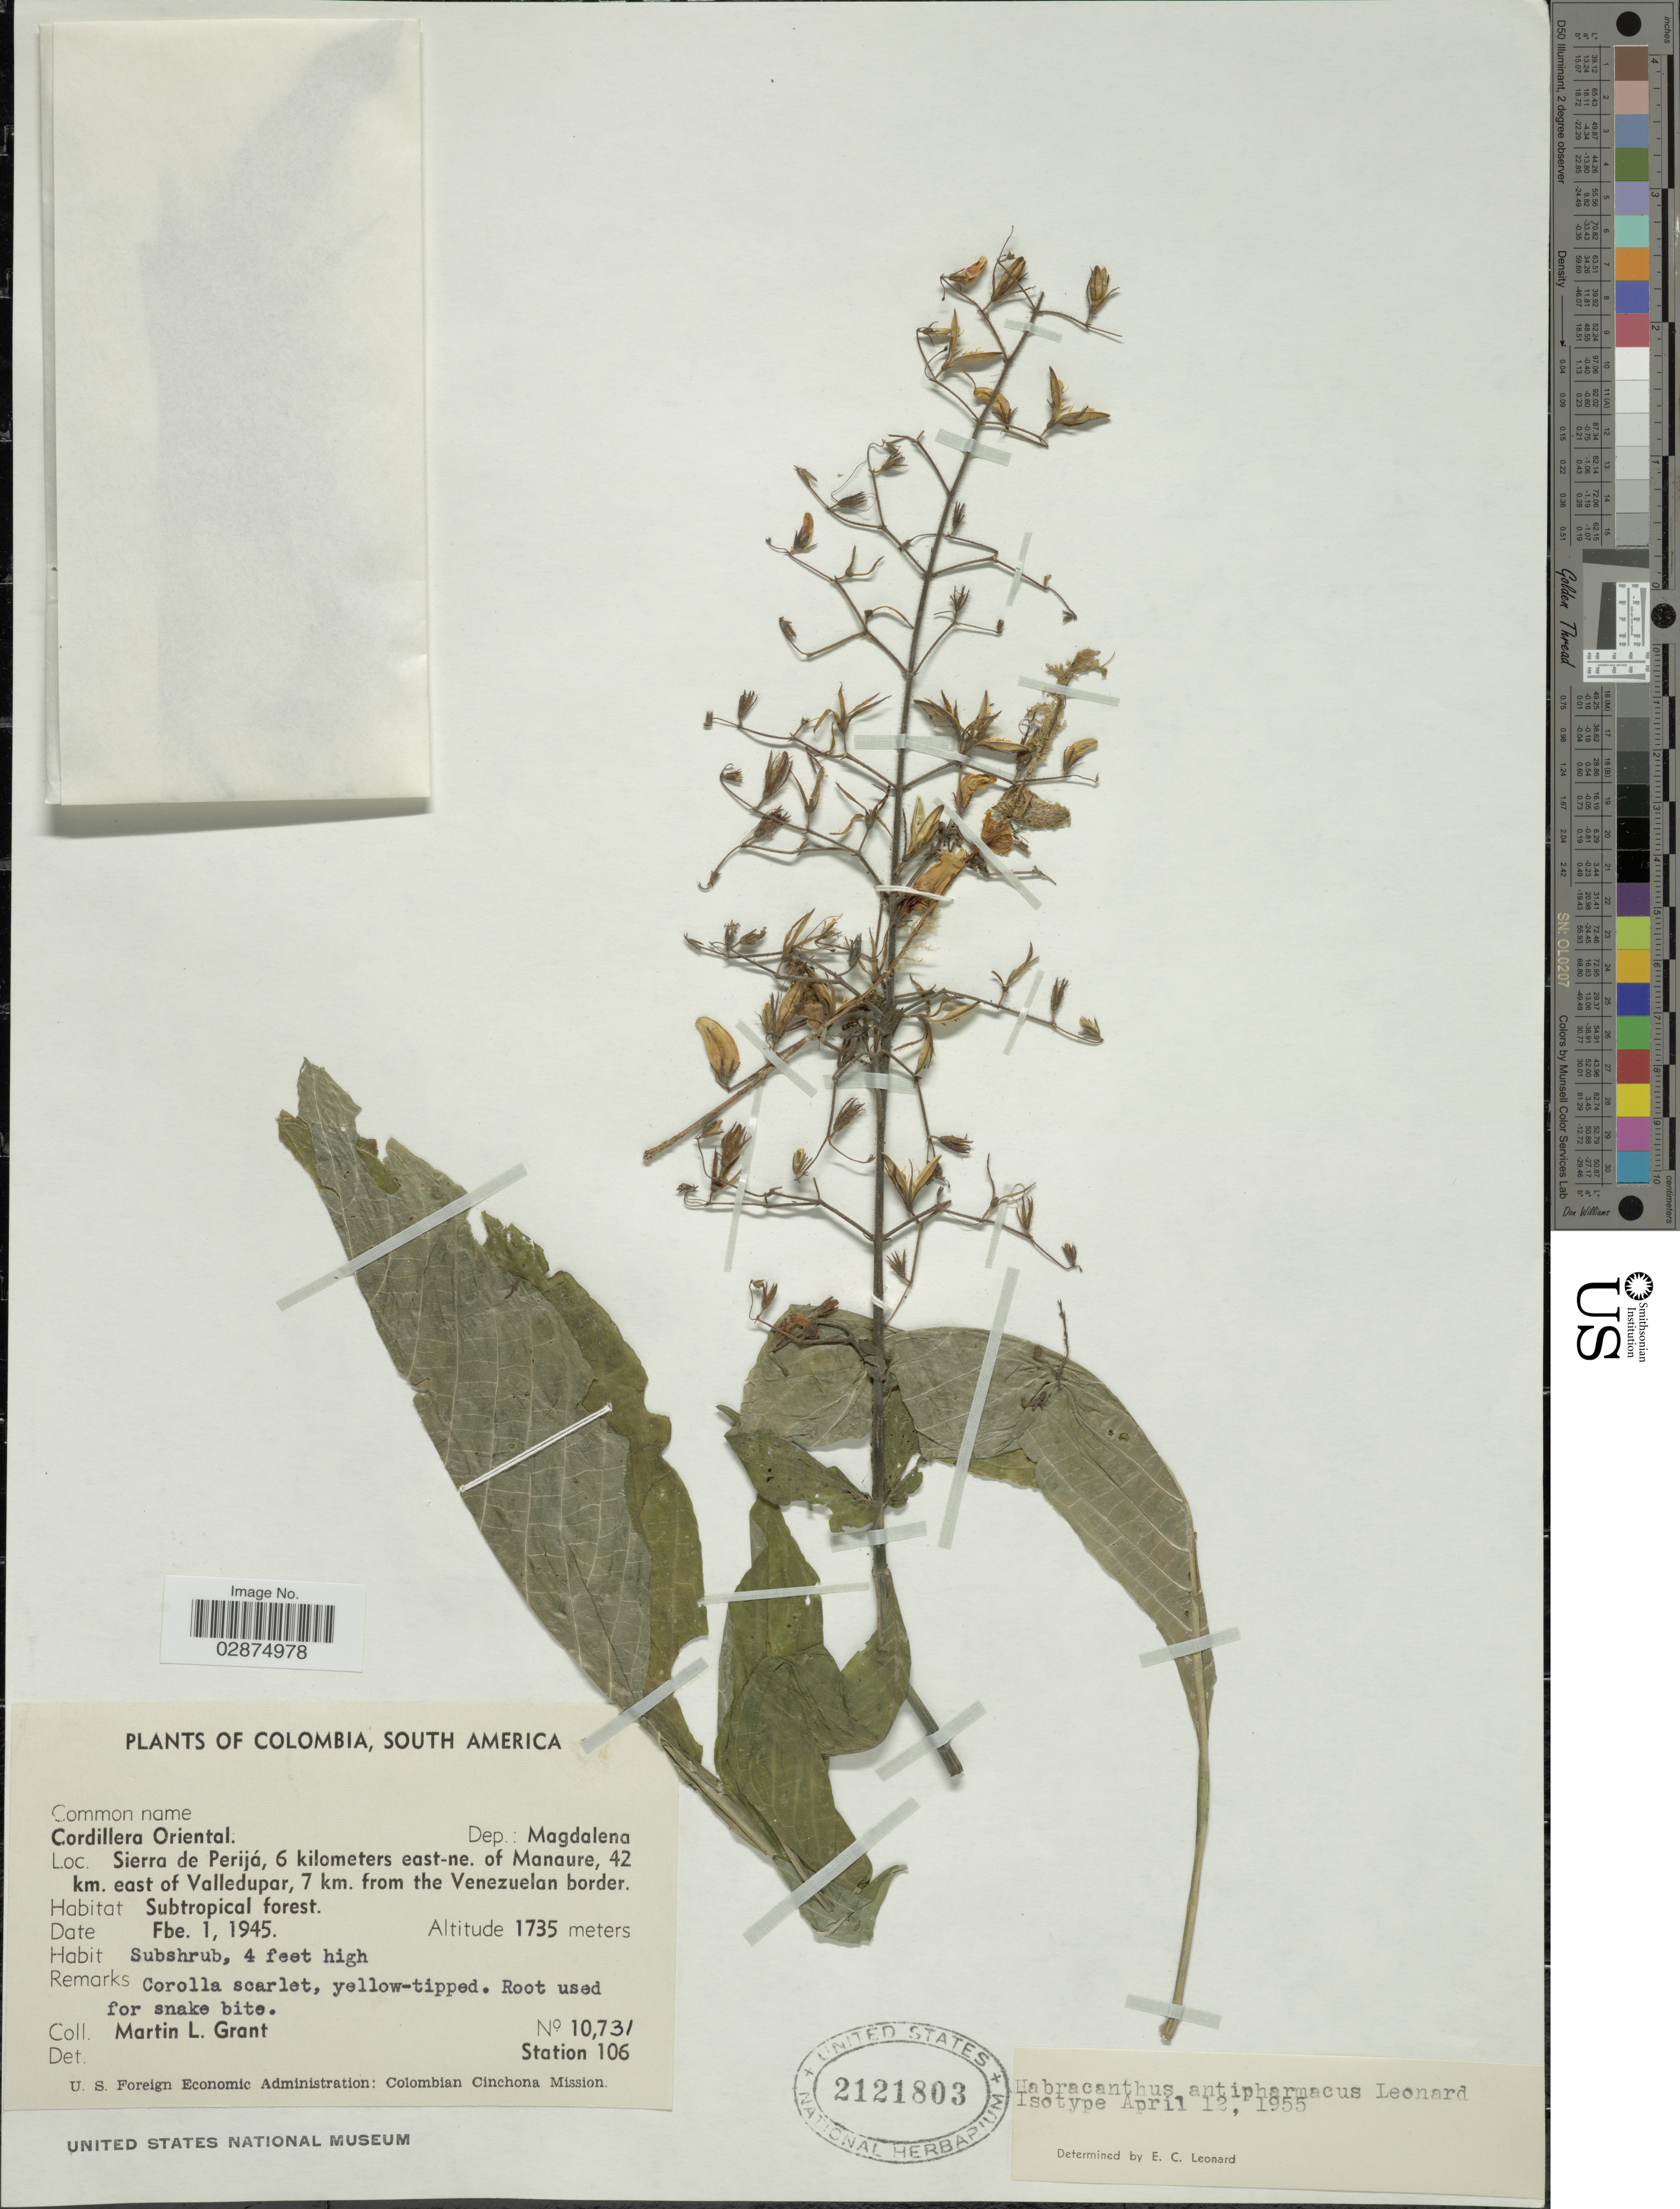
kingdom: Plantae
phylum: Tracheophyta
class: Magnoliopsida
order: Lamiales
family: Acanthaceae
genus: Habracanthus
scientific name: Habracanthus antipharmacus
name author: Leonard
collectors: M. L. Grant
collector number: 10731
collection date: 1945-02-01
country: Colombia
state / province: Magdalena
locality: Cordillera Oriental. Dep.: Magdalena. Sierra de Perijá, 6 kilometers east-ne. of Manaure, 42 km. east of Valledupar, 7 km. from the Venezuelan border.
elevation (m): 1735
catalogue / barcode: US 2121803